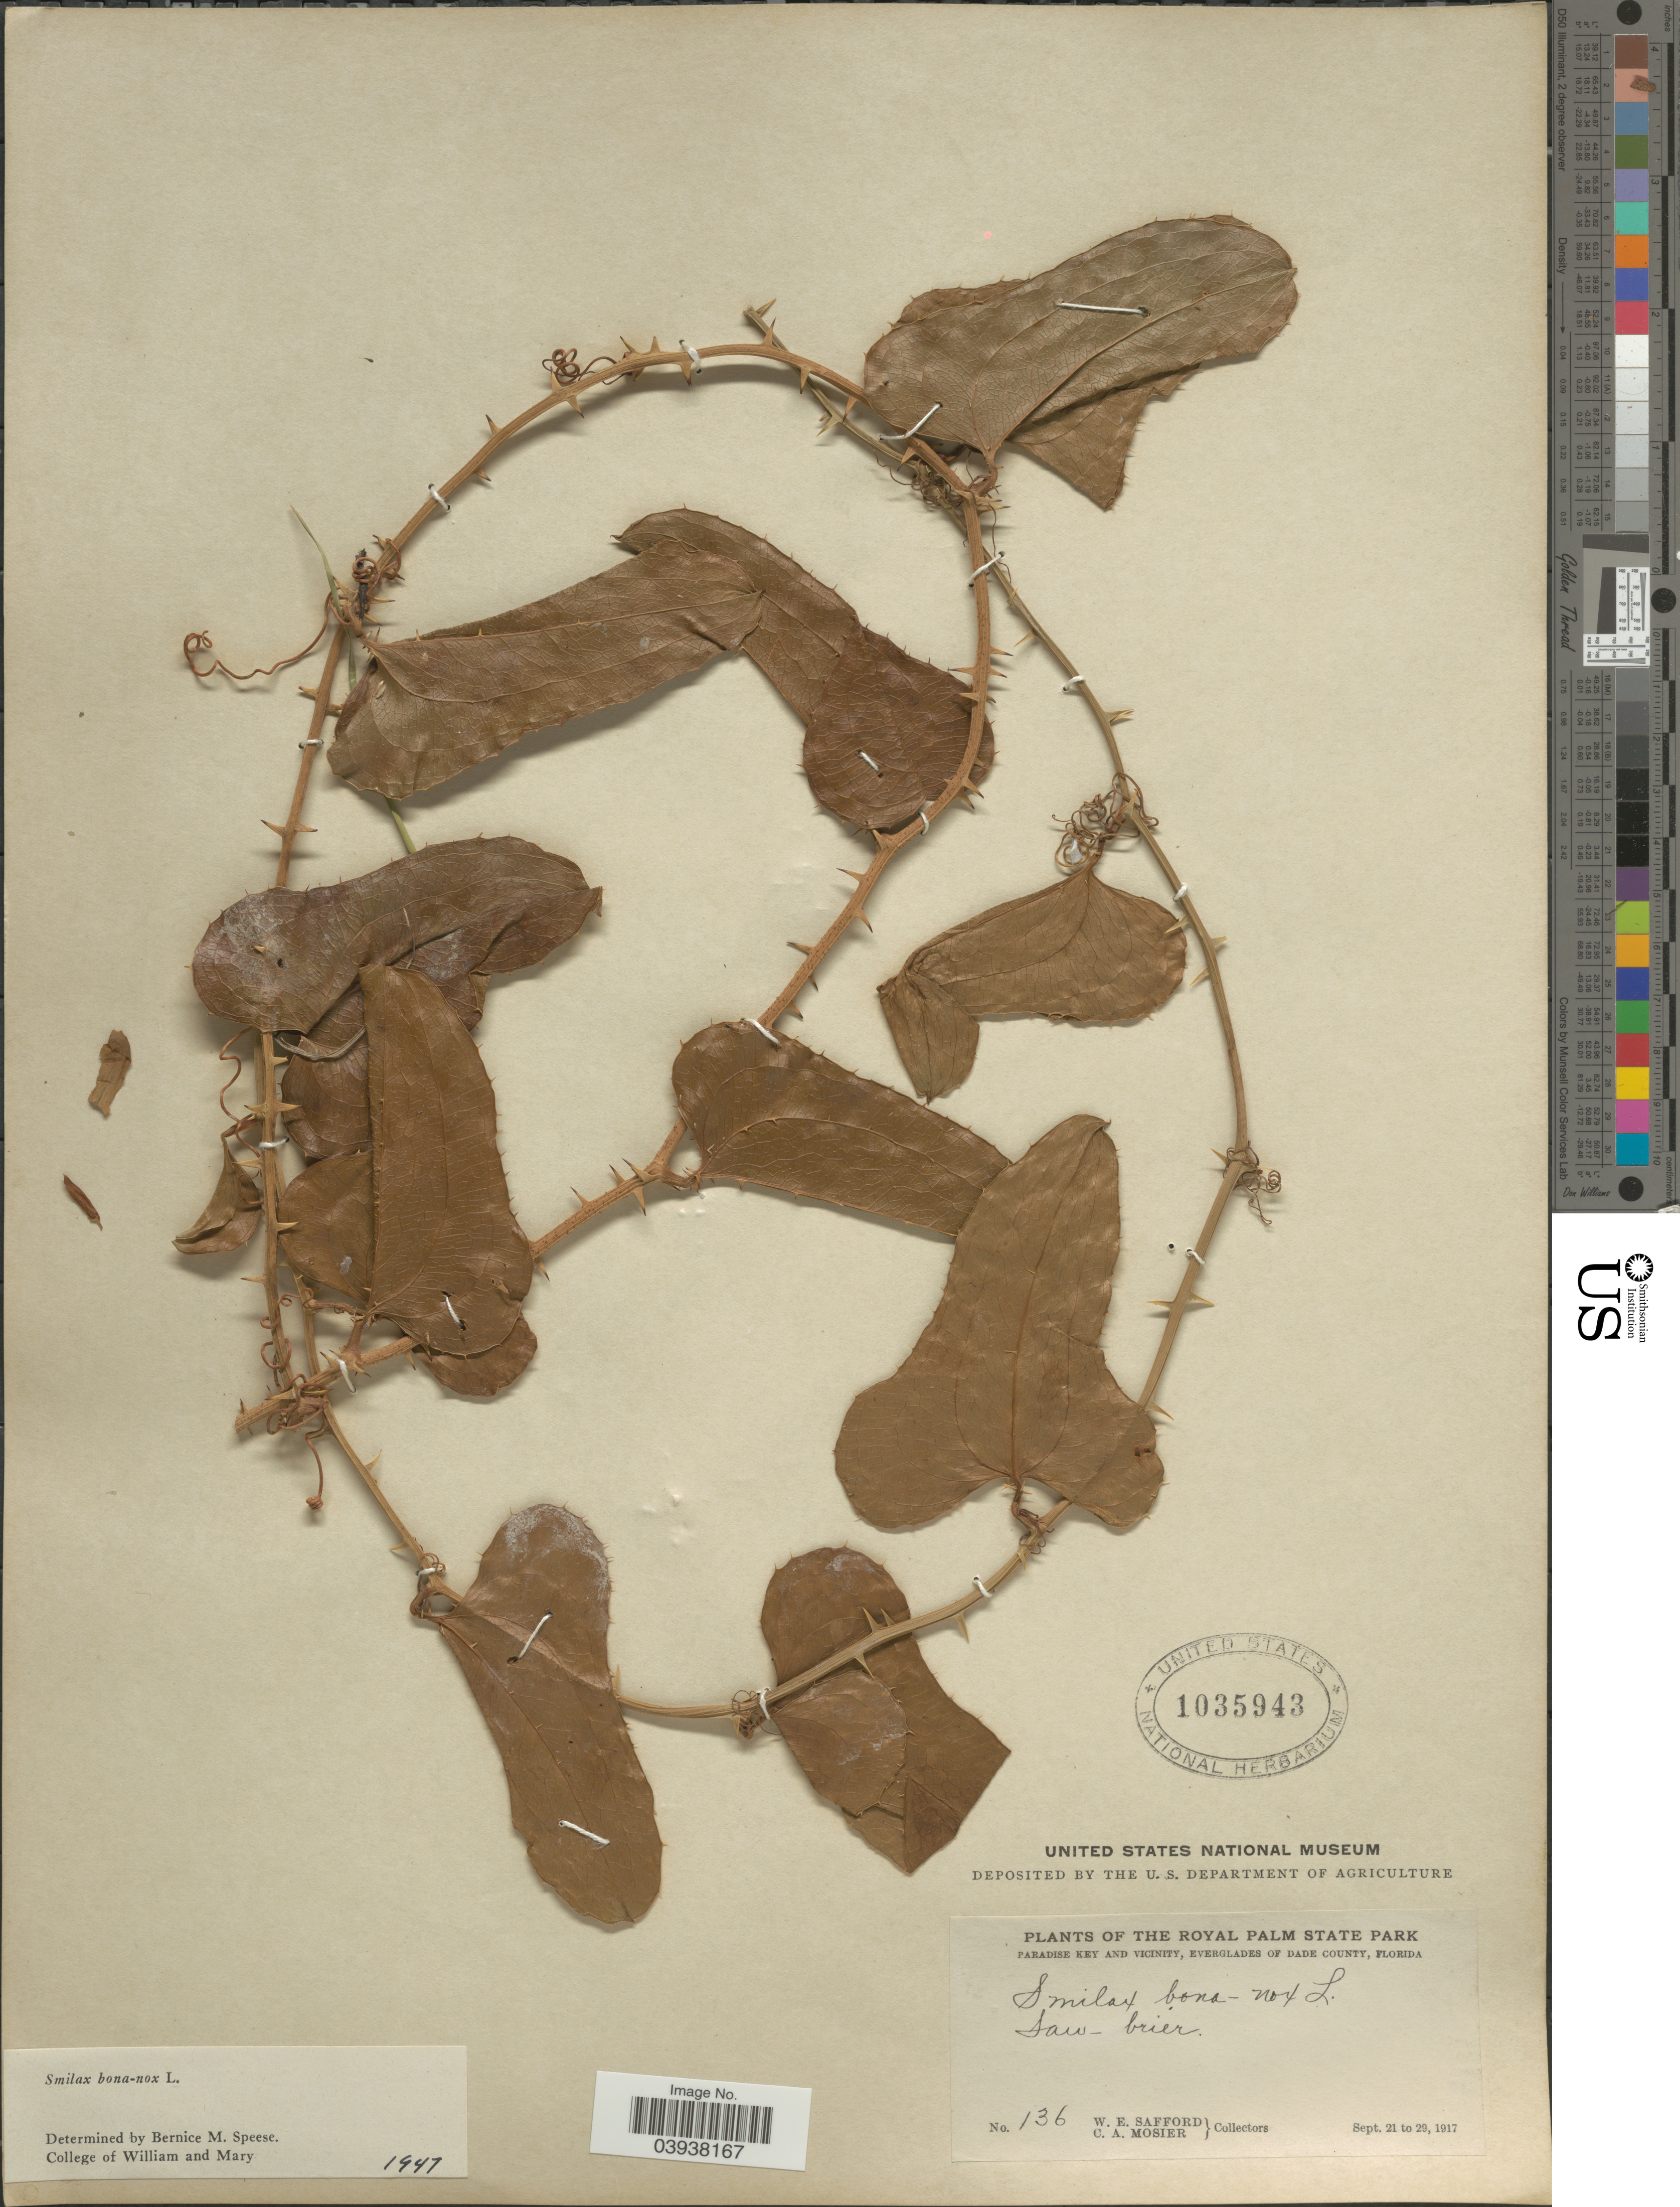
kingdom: Plantae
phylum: Tracheophyta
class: Liliopsida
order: Liliales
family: Smilacaceae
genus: Smilax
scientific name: Smilax bona-nox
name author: L.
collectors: W. E. Safford & C. A. Mosier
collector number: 136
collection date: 1917-09-21/1917-09-29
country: United States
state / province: Florida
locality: Royal Palm State Park. Paradise Key and vicinity, Everglades of Dade County.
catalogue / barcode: US 1035943